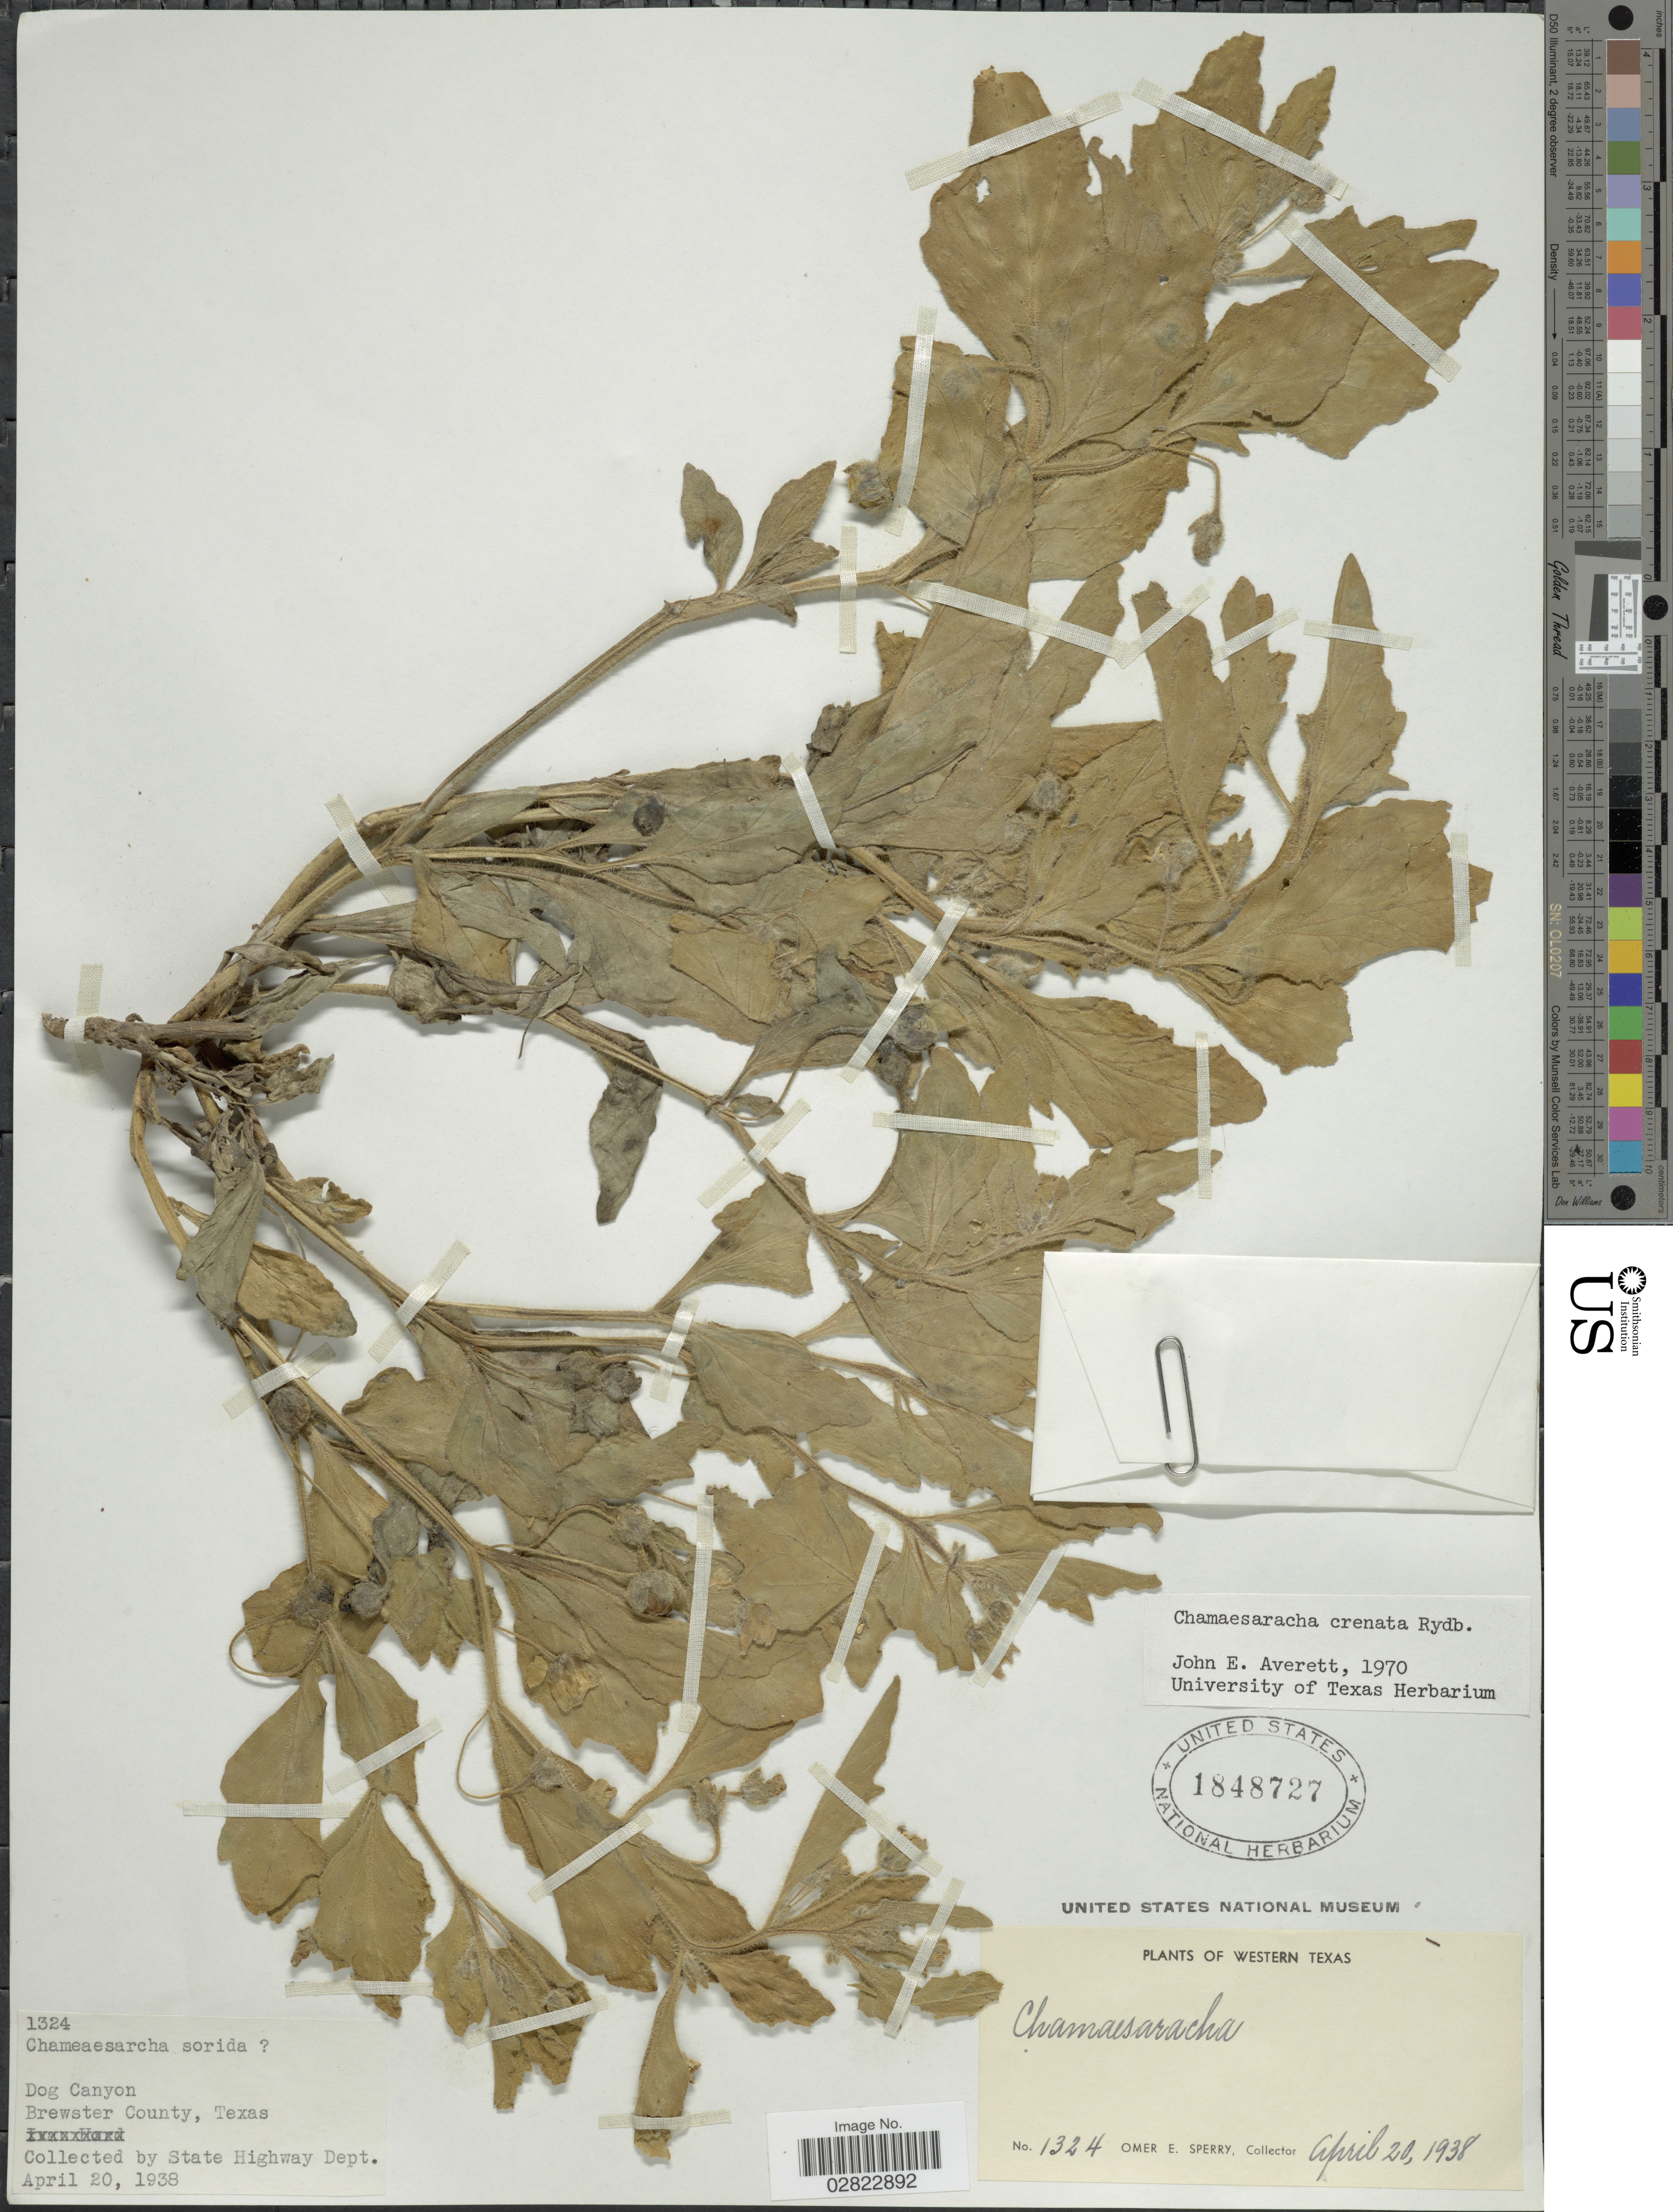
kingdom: Plantae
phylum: Tracheophyta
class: Magnoliopsida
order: Solanales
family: Solanaceae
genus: Chamaesaracha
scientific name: Chamaesaracha crenata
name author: Rydb.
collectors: O. E. Sperry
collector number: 1324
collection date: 1938-04-20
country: United States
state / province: Texas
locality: Western Texas, Dog Canyon, Brewster County.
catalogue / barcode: US 1848727